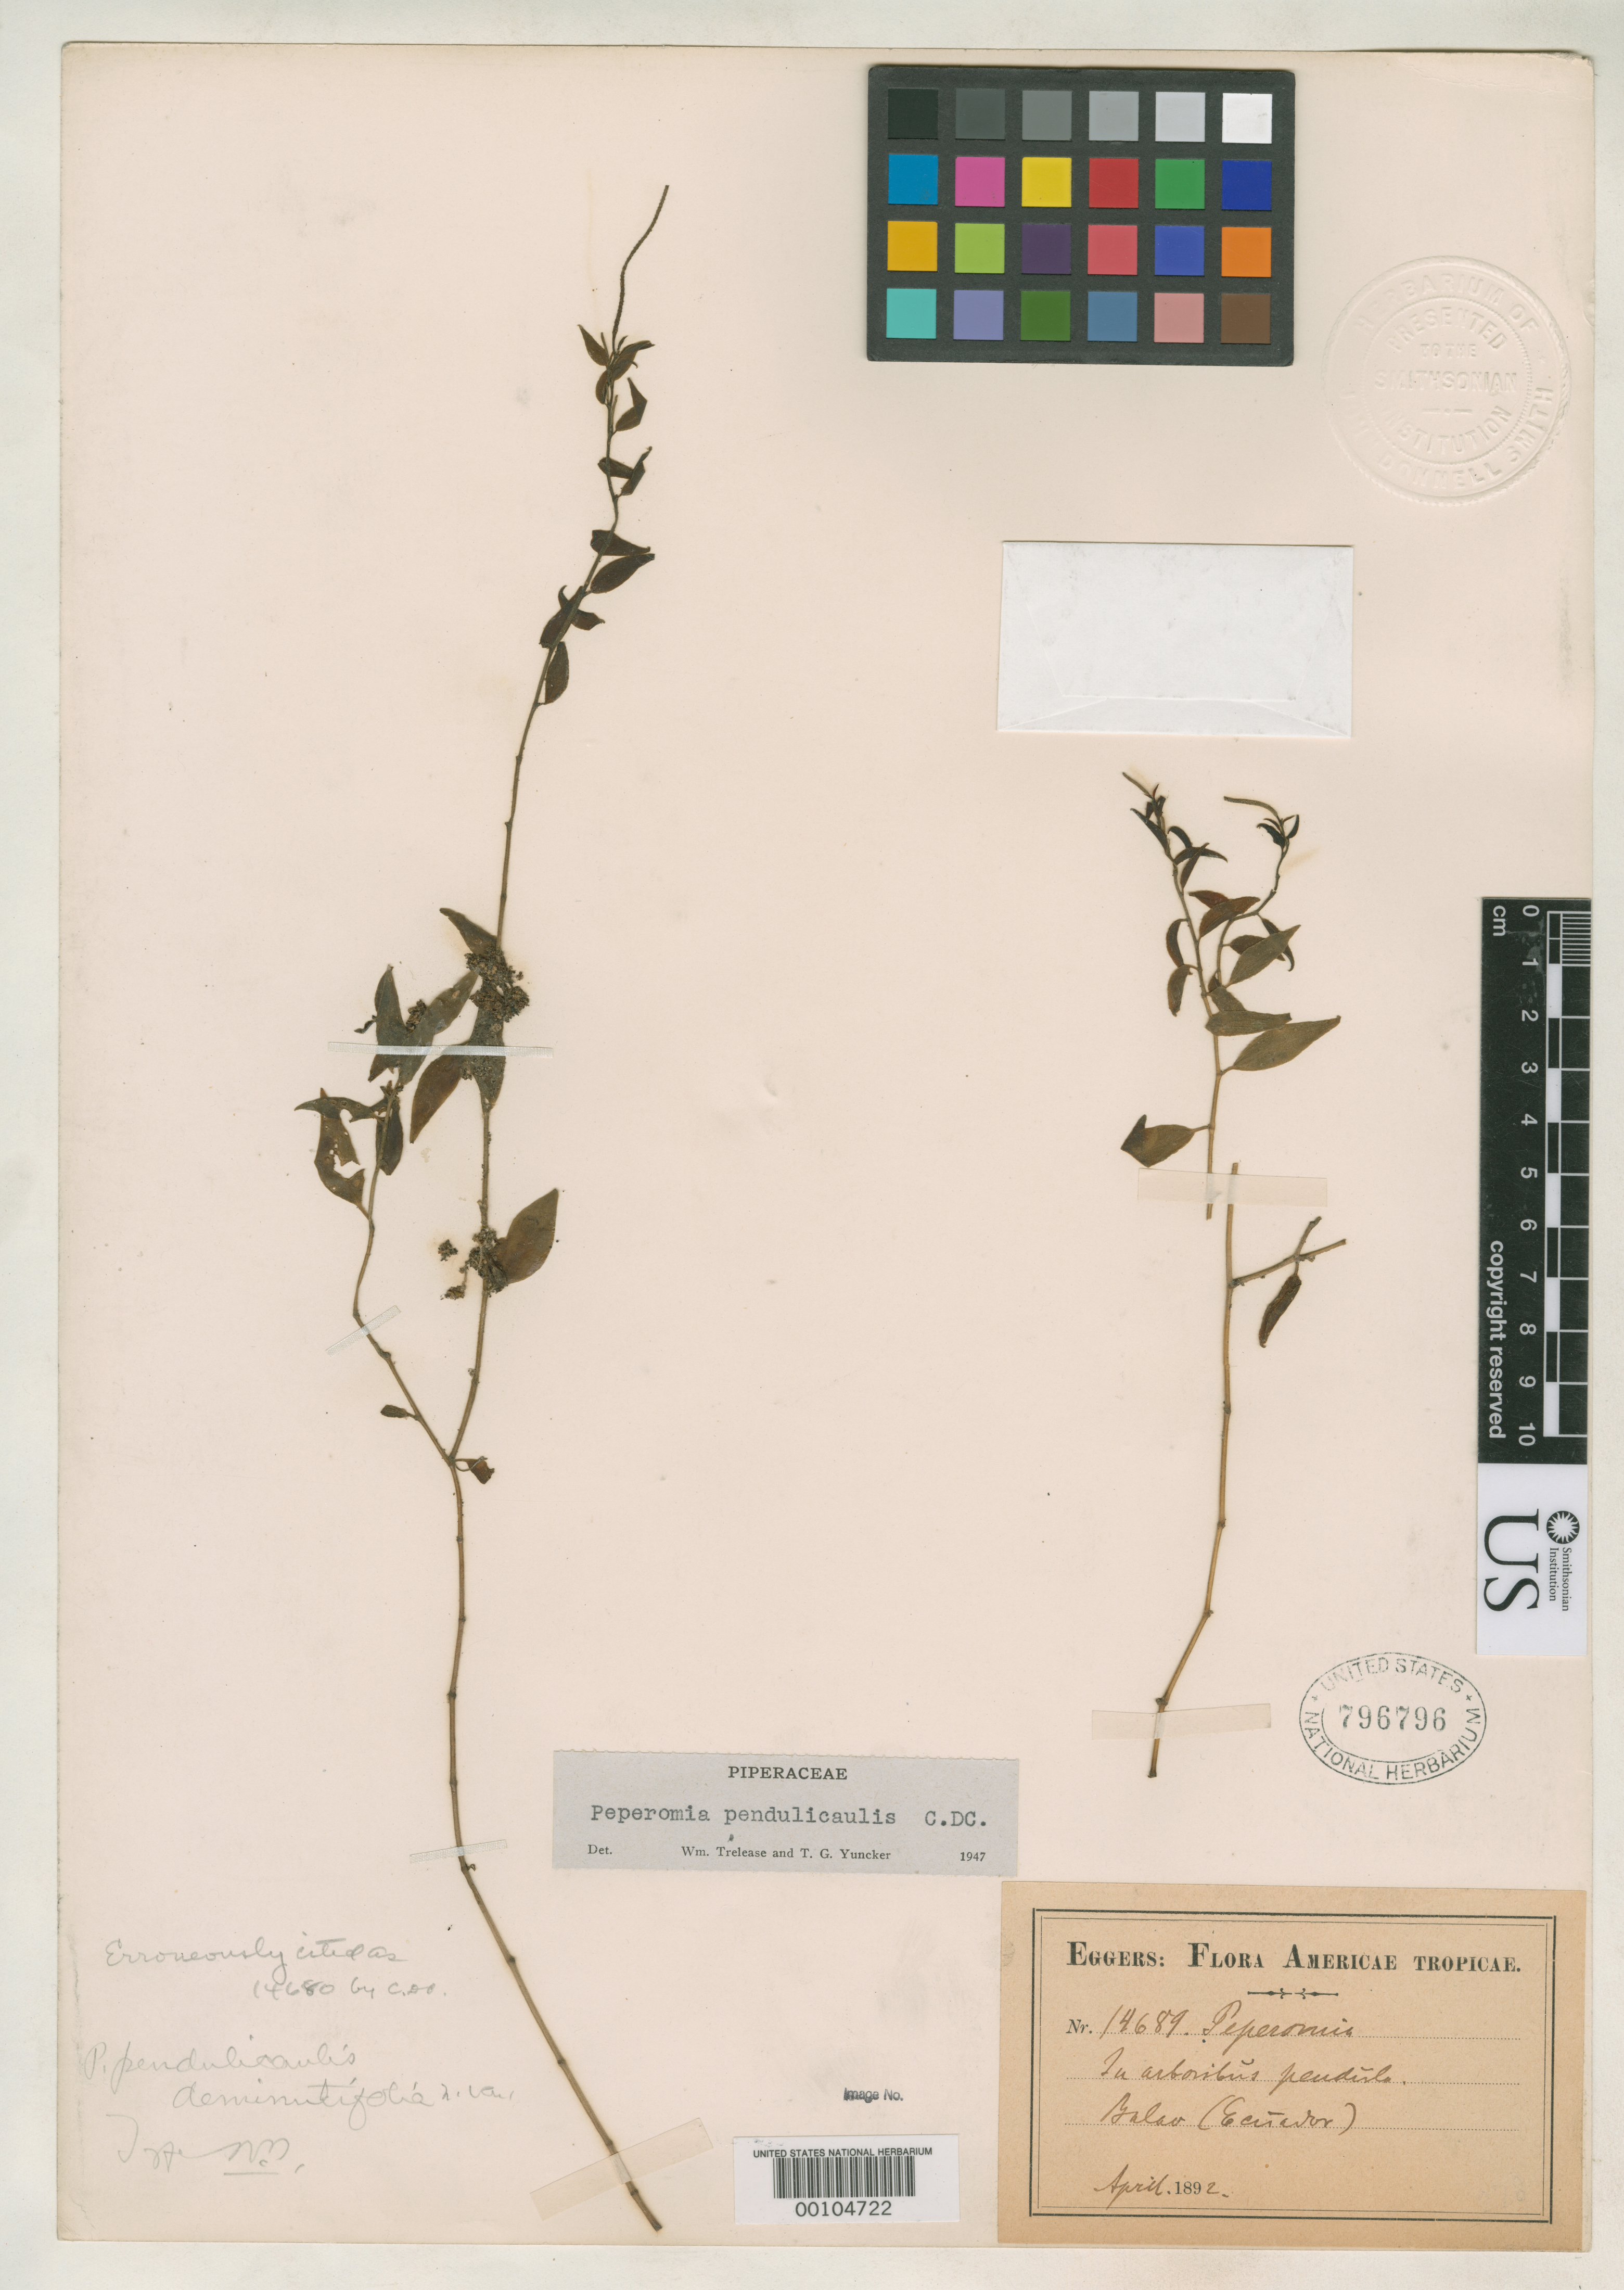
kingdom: Plantae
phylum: Tracheophyta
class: Magnoliopsida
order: Piperales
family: Piperaceae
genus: Peperomia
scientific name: Peperomia pendulicaulis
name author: C. DC.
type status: Isotype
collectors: H. F. A. von Eggers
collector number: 14689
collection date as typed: Apr 1892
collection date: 1892-04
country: Ecuador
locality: Balao.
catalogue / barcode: US 796796